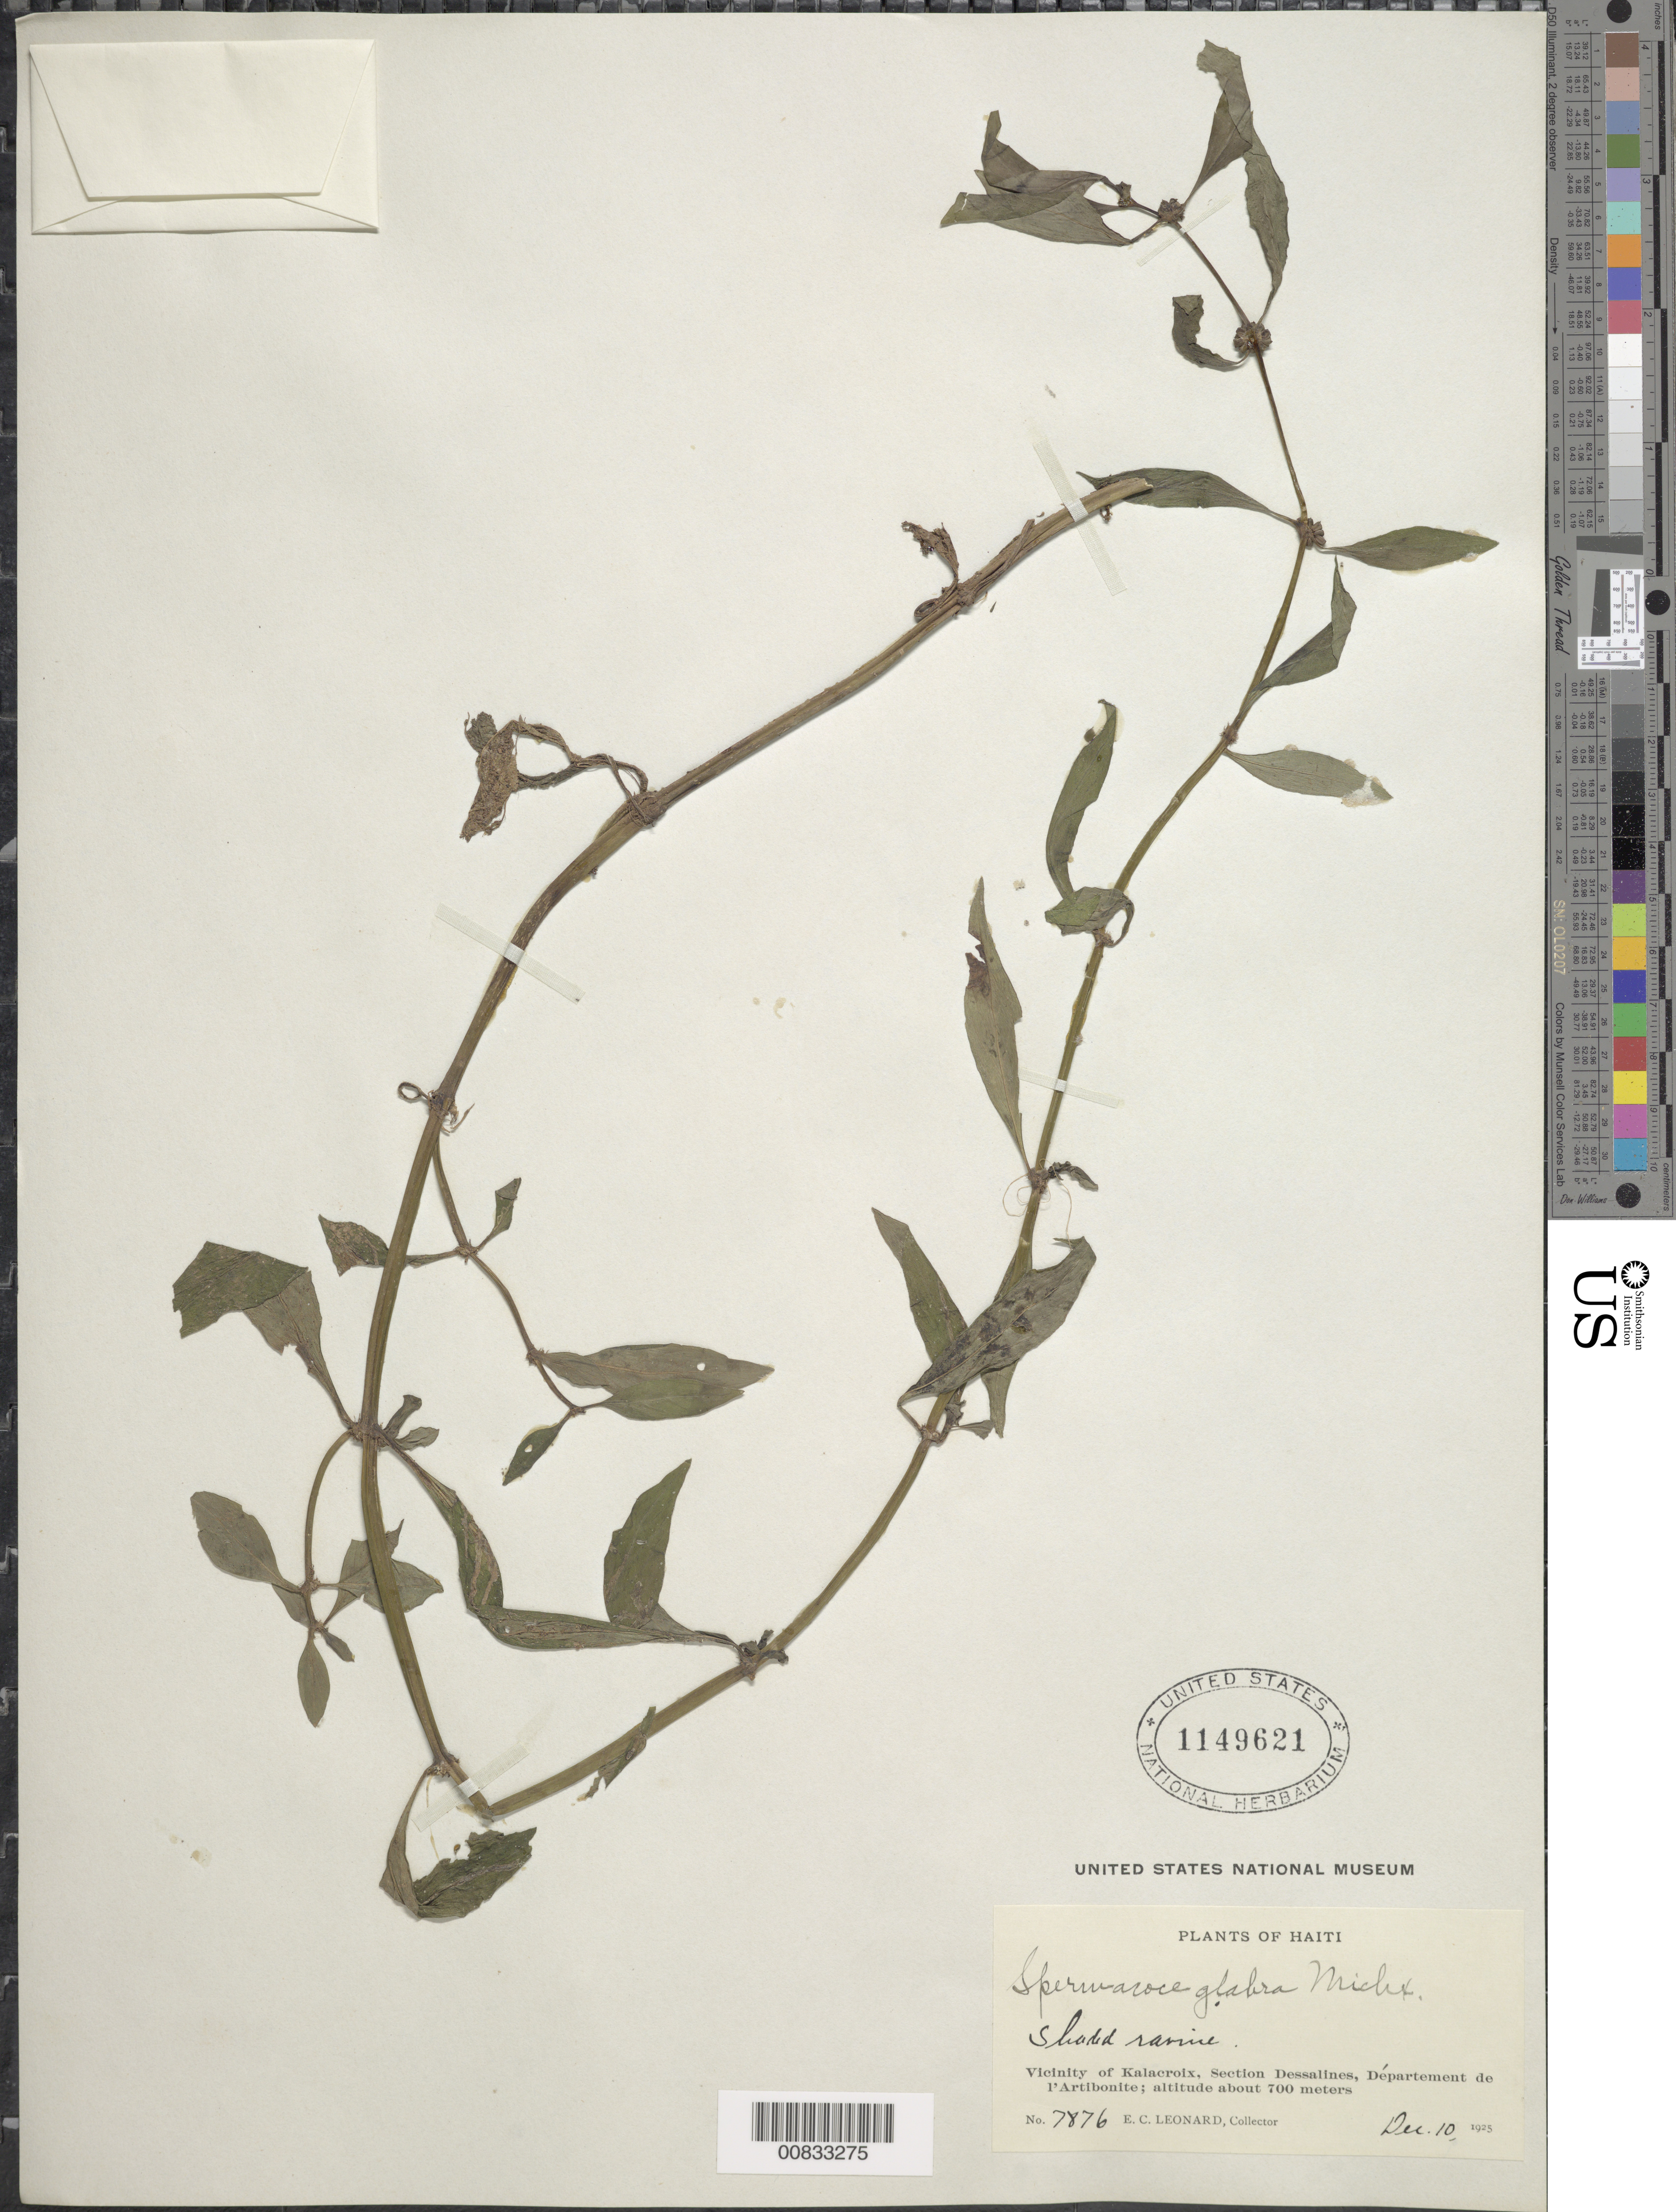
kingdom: Plantae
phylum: Tracheophyta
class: Magnoliopsida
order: Gentianales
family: Rubiaceae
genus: Spermacoce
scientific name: Spermacoce glabra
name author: Michx.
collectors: E. C. Leonard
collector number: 7876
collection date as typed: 10 Dec 1925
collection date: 1925-12-10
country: Haiti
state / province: Artibonite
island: Hispaniola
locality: Vicinity of Kalacroix, Section Dessalines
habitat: Shaded ravine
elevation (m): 700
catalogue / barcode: US 1149621